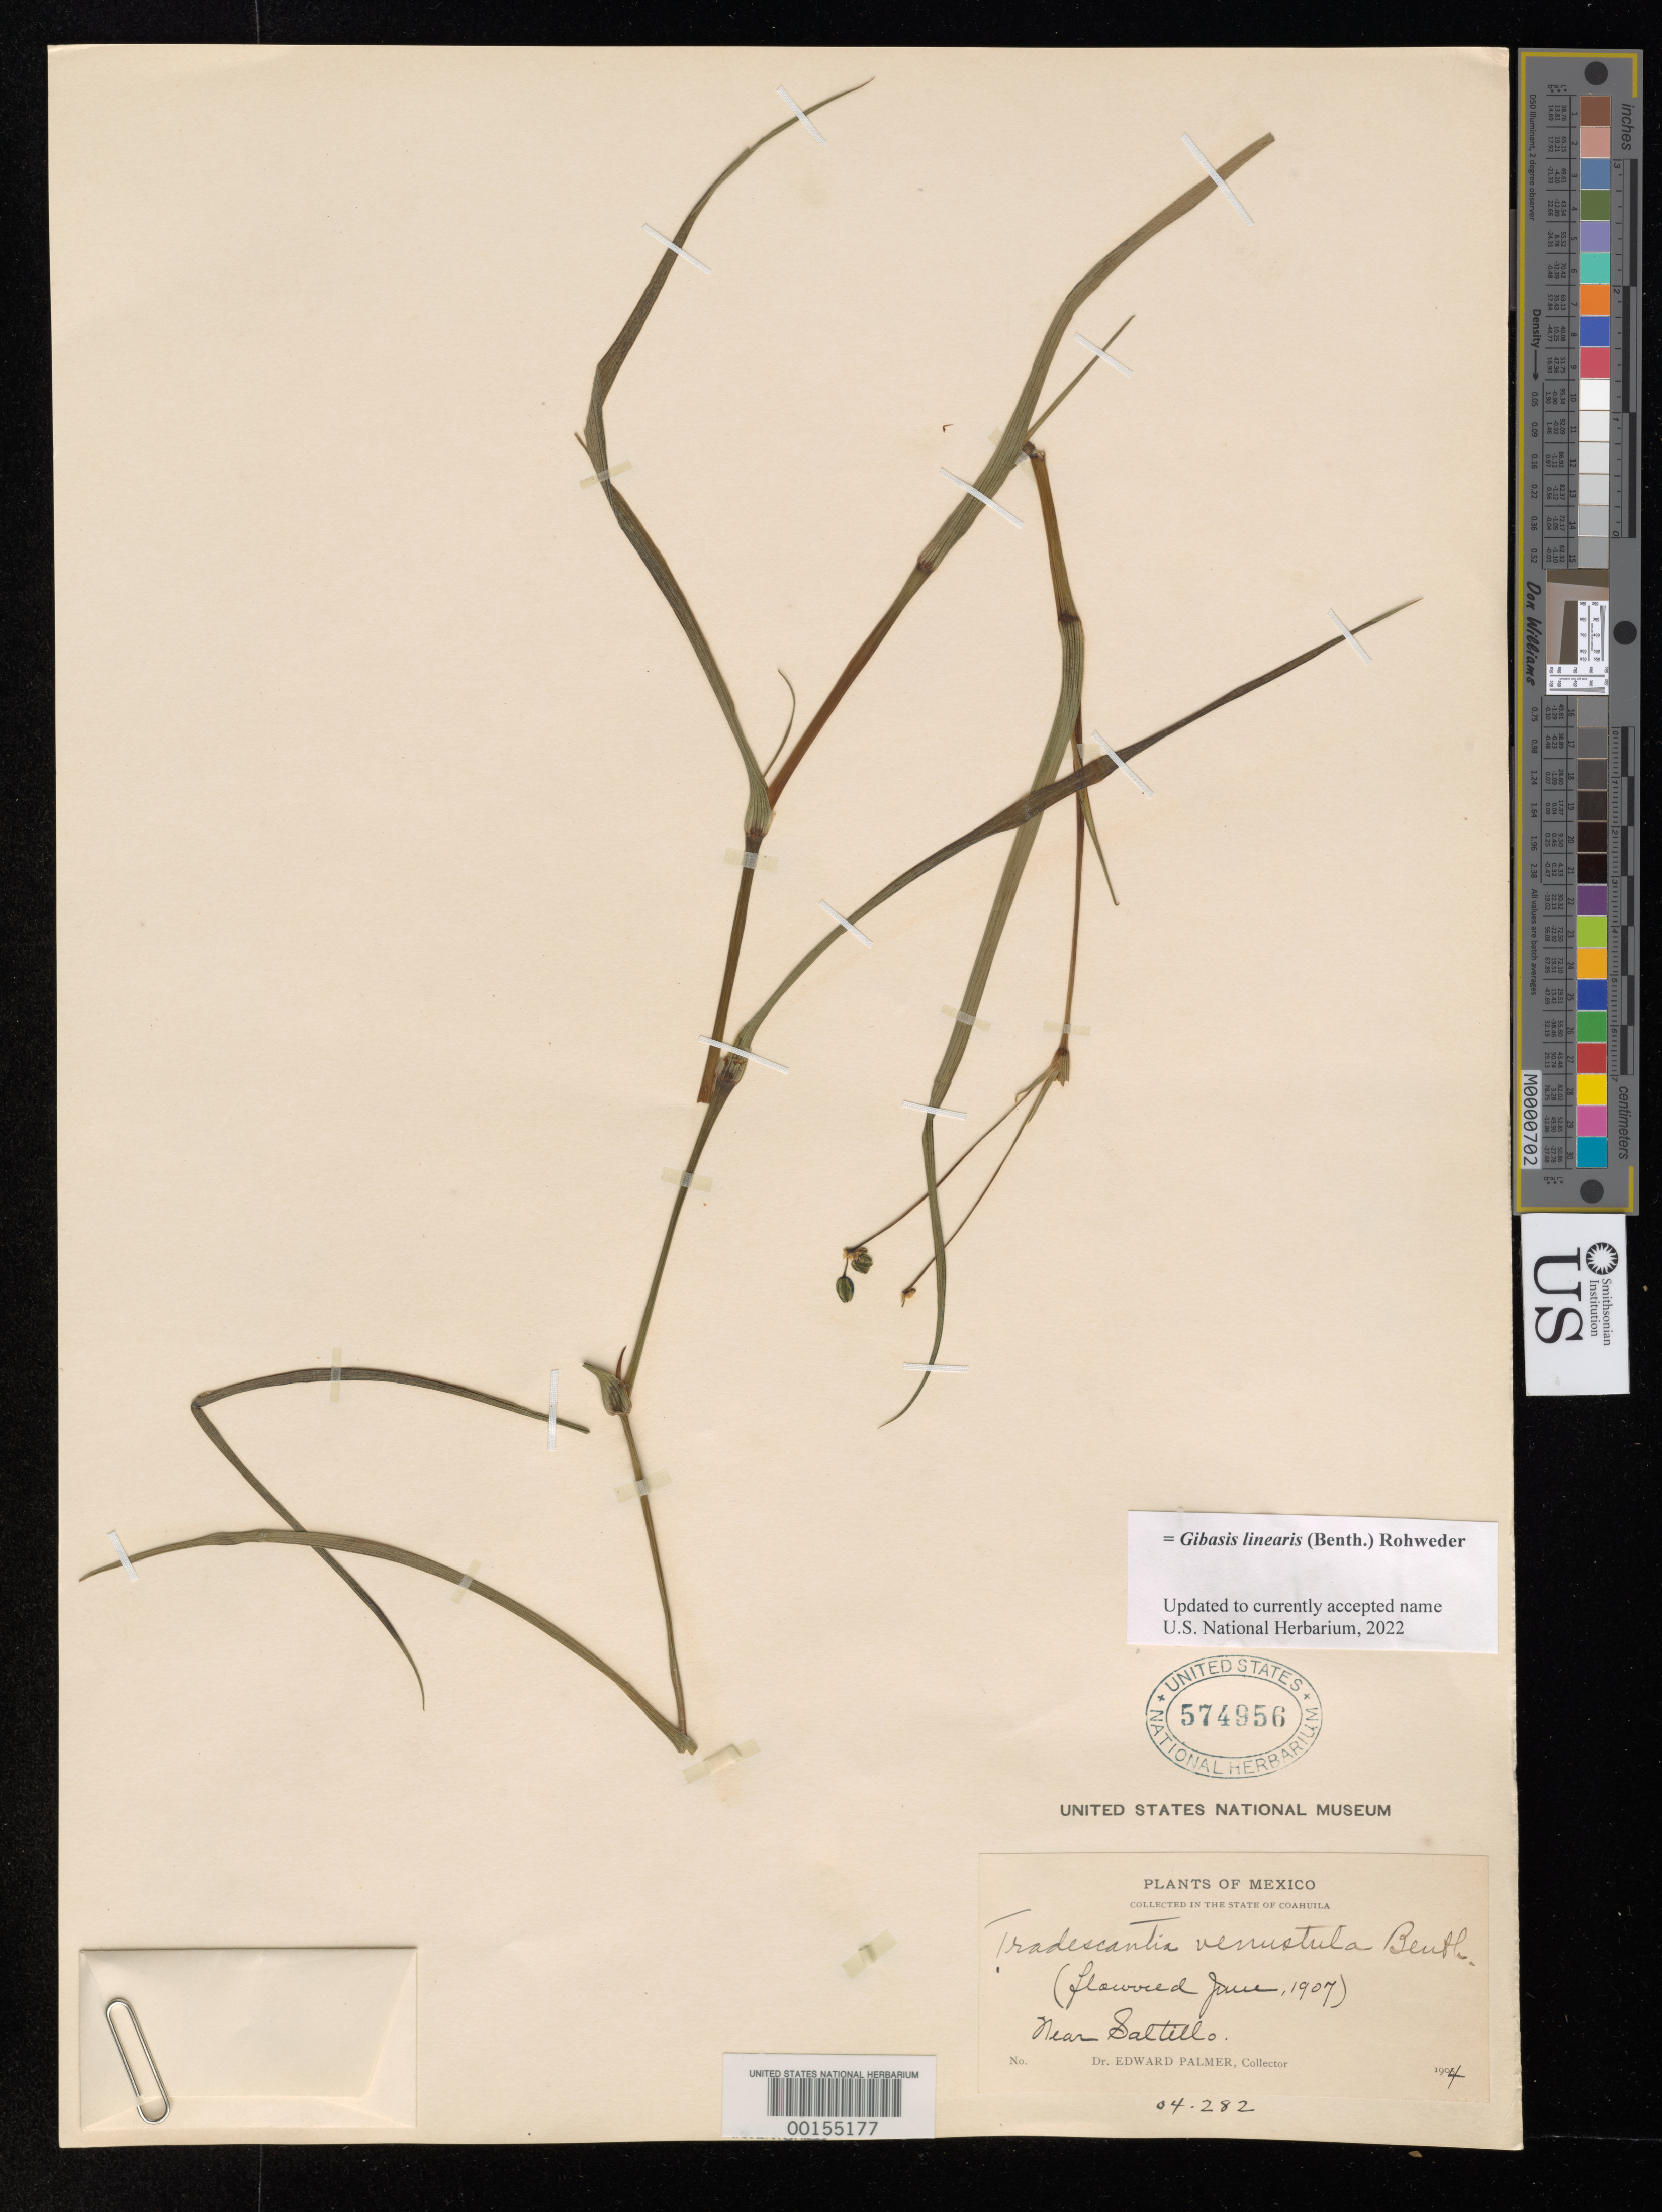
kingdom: Plantae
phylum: Tracheophyta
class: Liliopsida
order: Commelinales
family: Commelinaceae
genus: Gibasis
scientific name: Gibasis linearis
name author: (Benth.) Rohweder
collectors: E. Palmer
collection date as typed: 1904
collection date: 1904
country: Mexico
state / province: Coahuila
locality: Near Saltillo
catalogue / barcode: US 574956